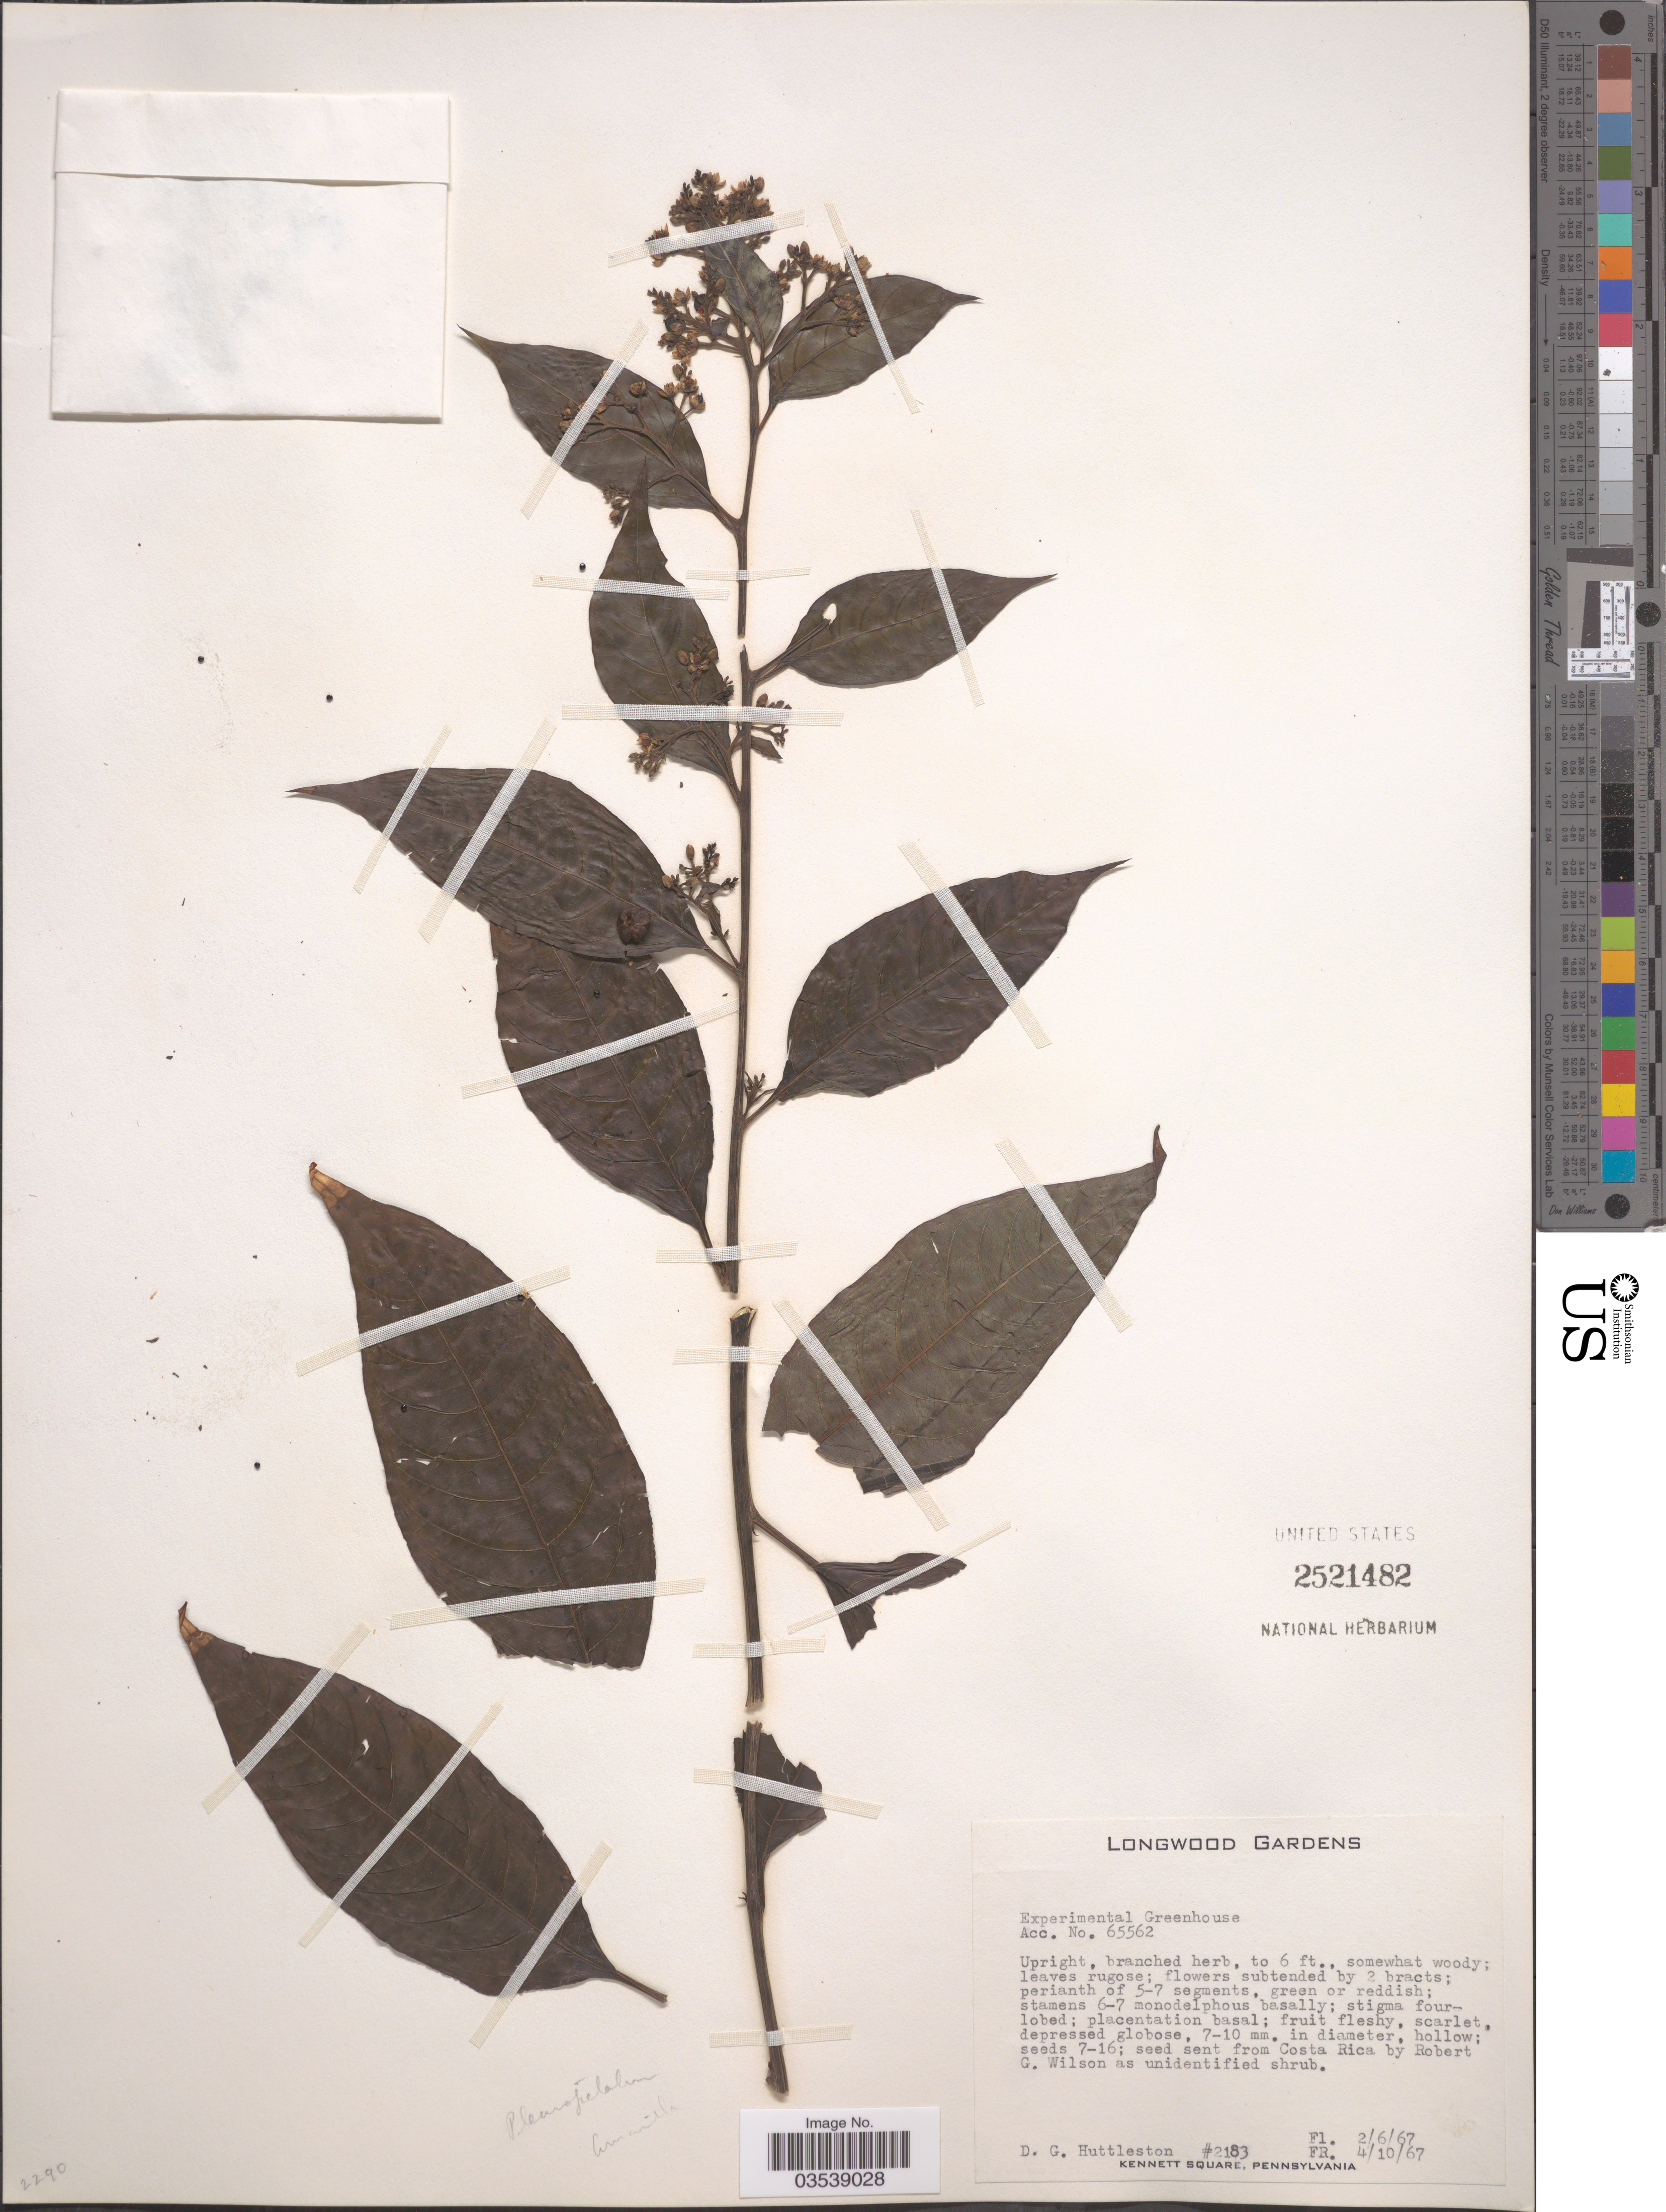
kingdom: Plantae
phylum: Tracheophyta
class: Magnoliopsida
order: Caryophyllales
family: Amaranthaceae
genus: Pleuropetalum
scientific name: Pleuropetalum sp.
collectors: D. G. Huttleston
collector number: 2183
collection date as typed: Transcribed d/m/y: 2/6/67 to 4/10/67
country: United States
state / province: Pennsylvania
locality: Longwood Gardens. Experimental Greenhouse. Kennett Square.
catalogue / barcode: US 2521482